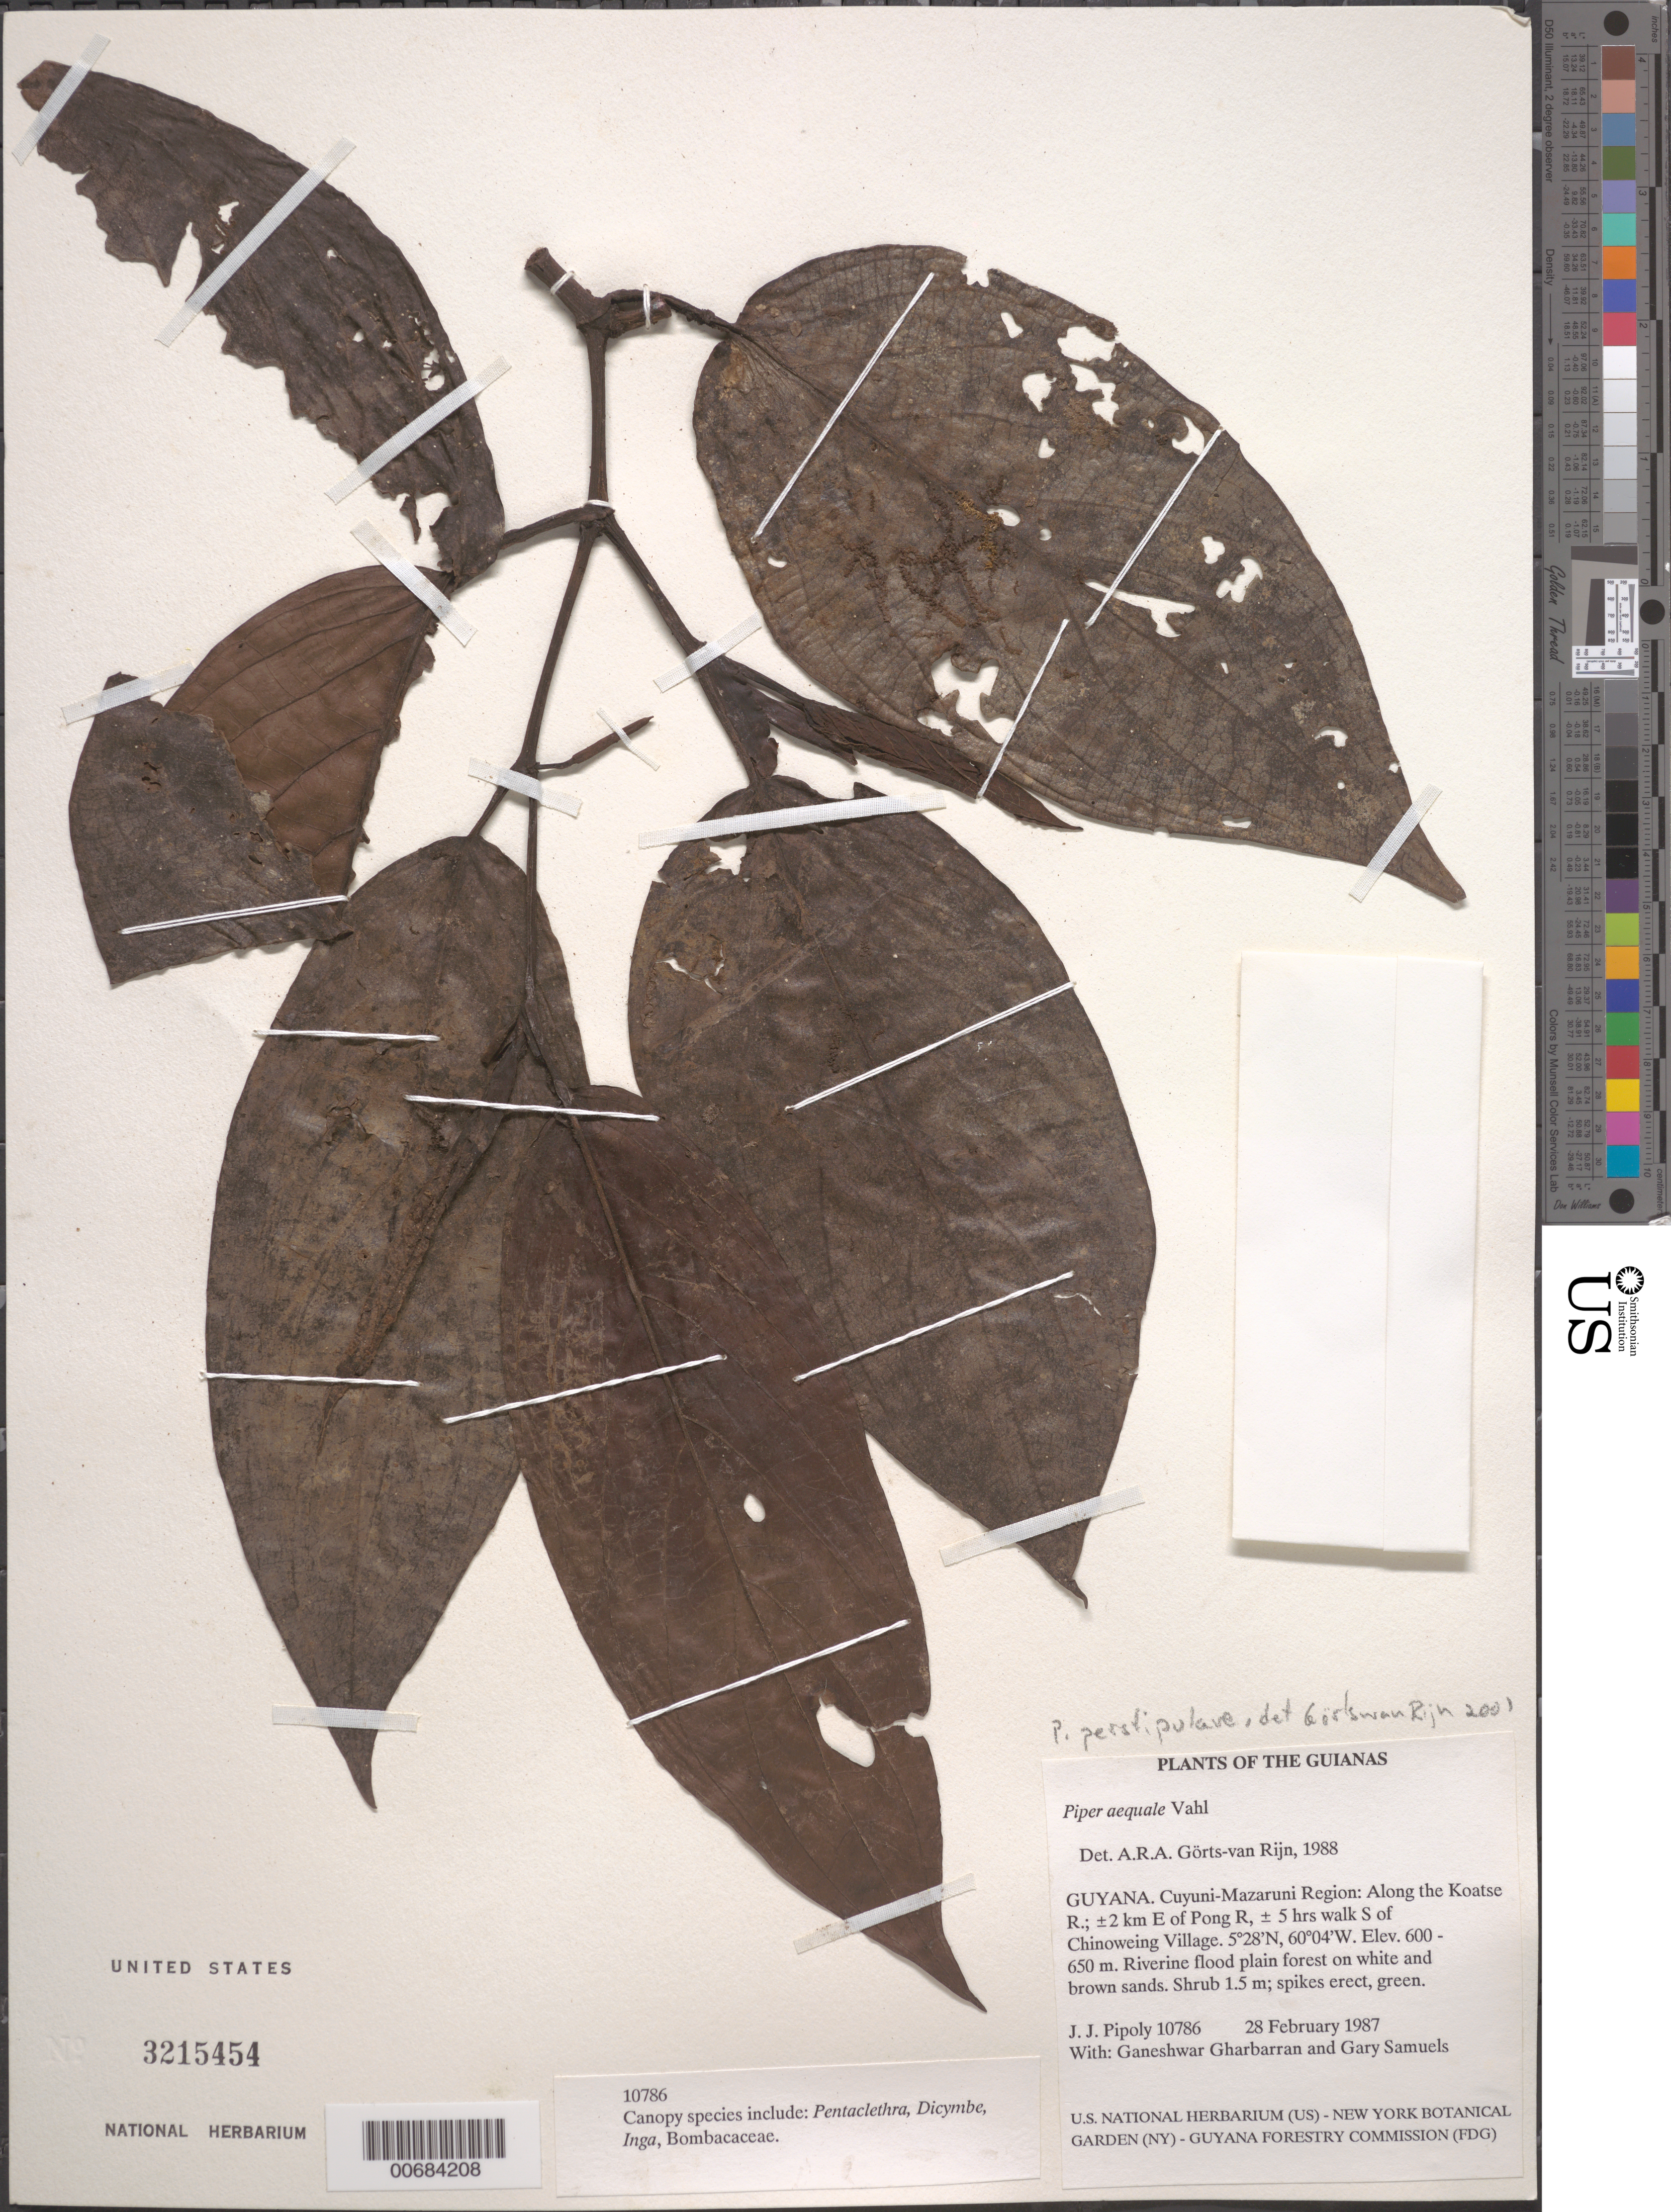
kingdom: Plantae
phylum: Tracheophyta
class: Magnoliopsida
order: Piperales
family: Piperaceae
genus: Piper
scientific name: Piper perstipulare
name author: Steyerm.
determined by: Görts-van Rijn, A. R. A.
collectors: J. J. Pipoly, G. Gharbarran & G. Samuels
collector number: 10786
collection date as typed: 28 February 1987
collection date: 1987-02-28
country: Guyana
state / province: Cuyuni-Mazaruni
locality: Along the Koatse R.; ±2 km E of Pong R, ± 5 hrs walk S of Chinoweing Village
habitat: Riverine flood plain forest on white and brown sands; canopy spp. include Pentaclethra, Dicymbe, Bombacaceae, Inga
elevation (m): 600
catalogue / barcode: US 3215454